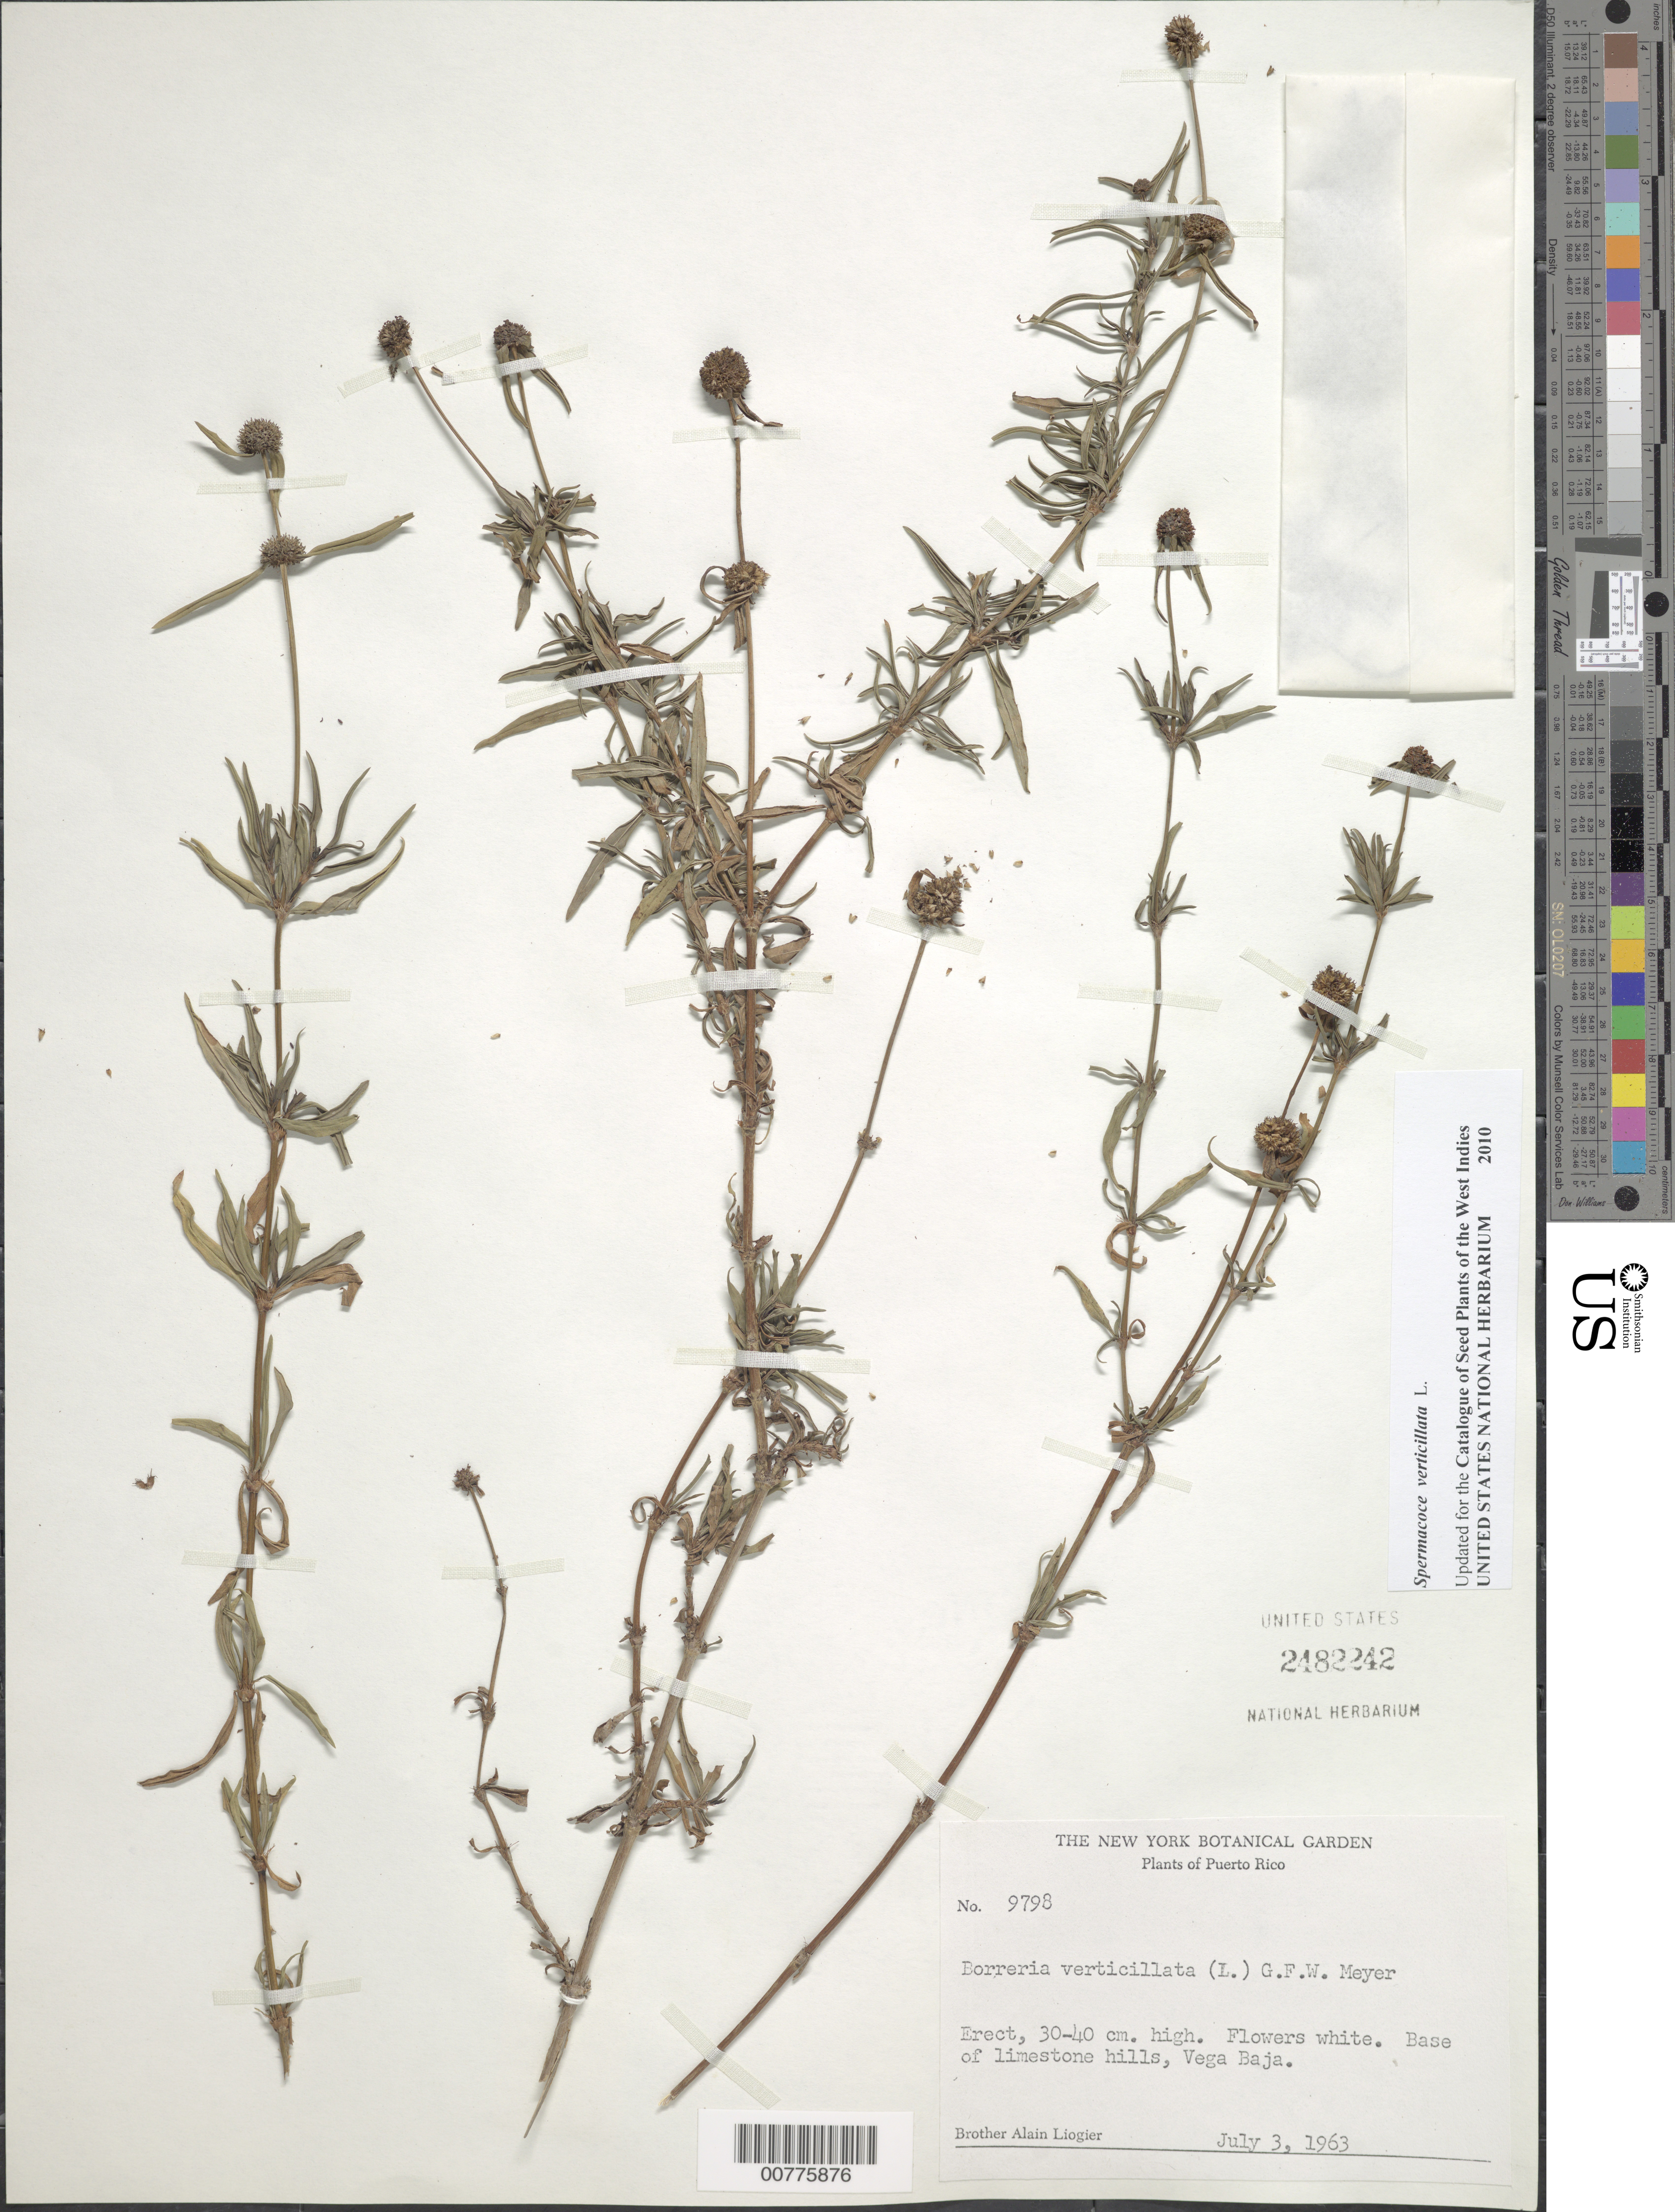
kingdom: Plantae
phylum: Tracheophyta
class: Magnoliopsida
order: Gentianales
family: Rubiaceae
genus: Spermacoce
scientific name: Spermacoce verticillata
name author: L.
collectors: A. H. Liogier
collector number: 9798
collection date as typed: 03 Jul 1963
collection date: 1963-07-03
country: Puerto Rico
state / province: Vega Baja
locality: Base of limestone hills, Vega Baja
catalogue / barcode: US 2482242